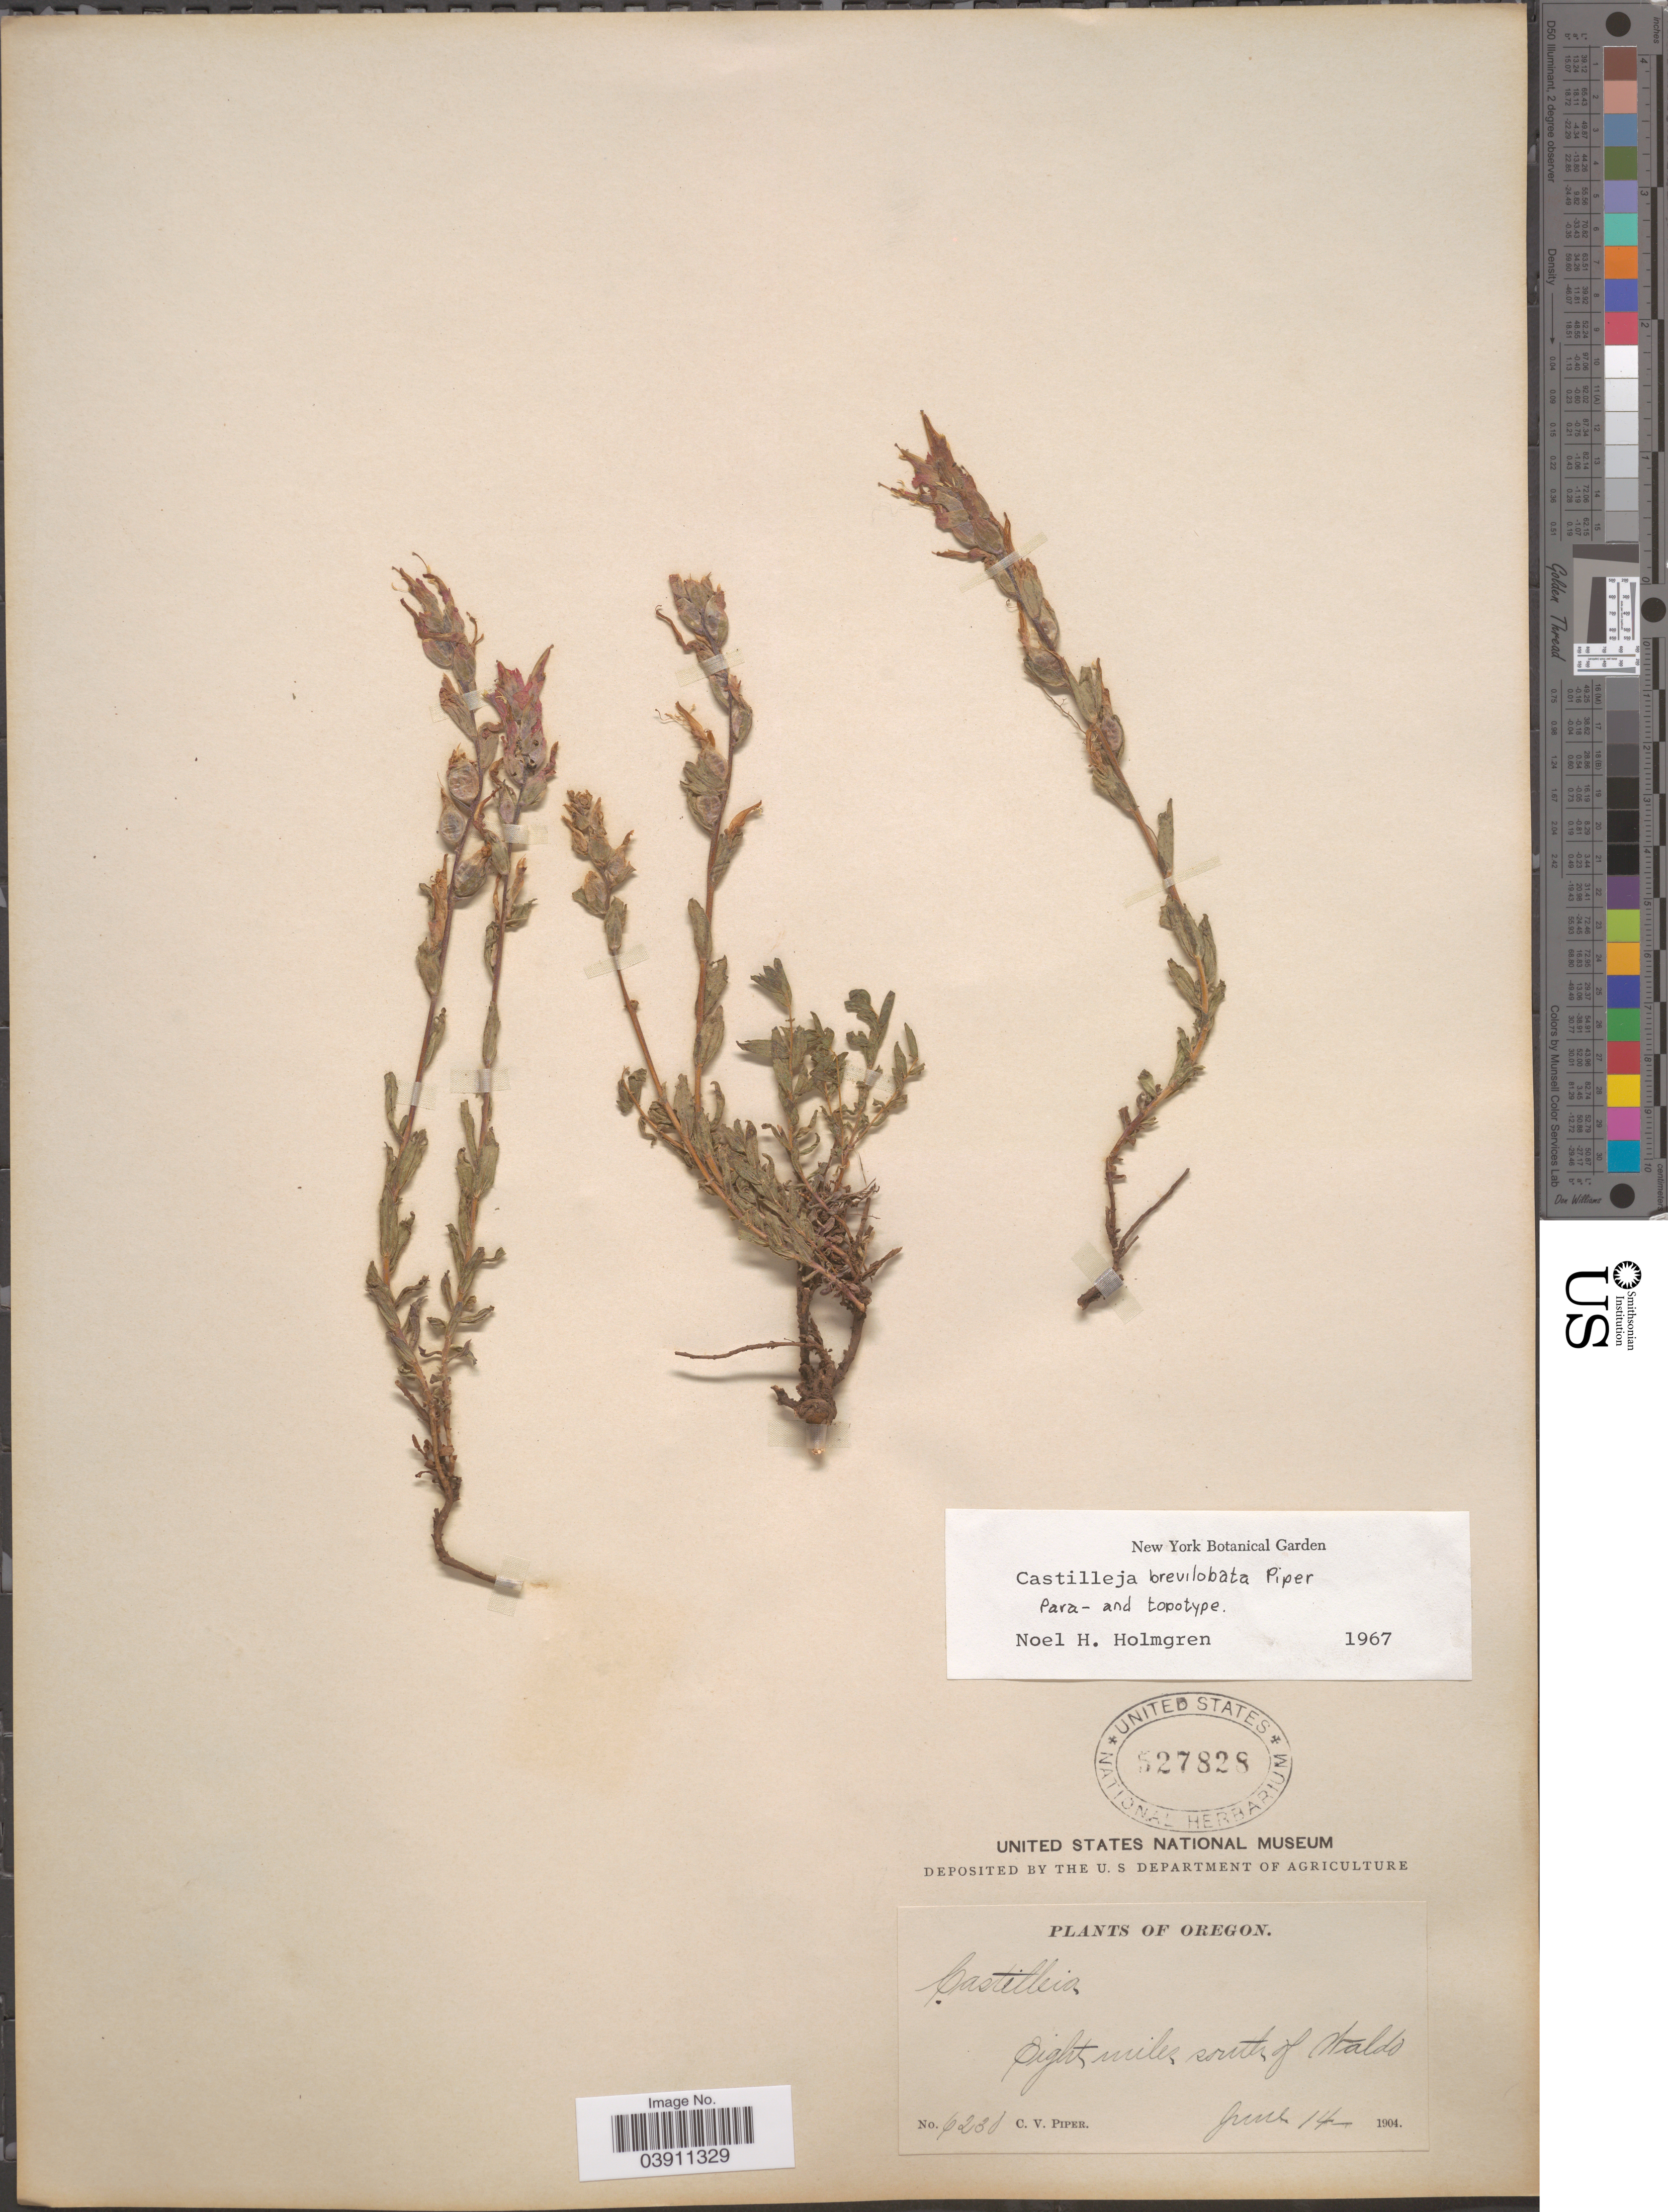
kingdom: Plantae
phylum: Tracheophyta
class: Magnoliopsida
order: Lamiales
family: Orobanchaceae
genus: Castilleja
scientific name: Castilleja brevilobata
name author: Piper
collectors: C. V. Piper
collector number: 6230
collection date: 1904-06-14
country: United States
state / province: Oregon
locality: Eight miles south of Waldo.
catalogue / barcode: US 527828